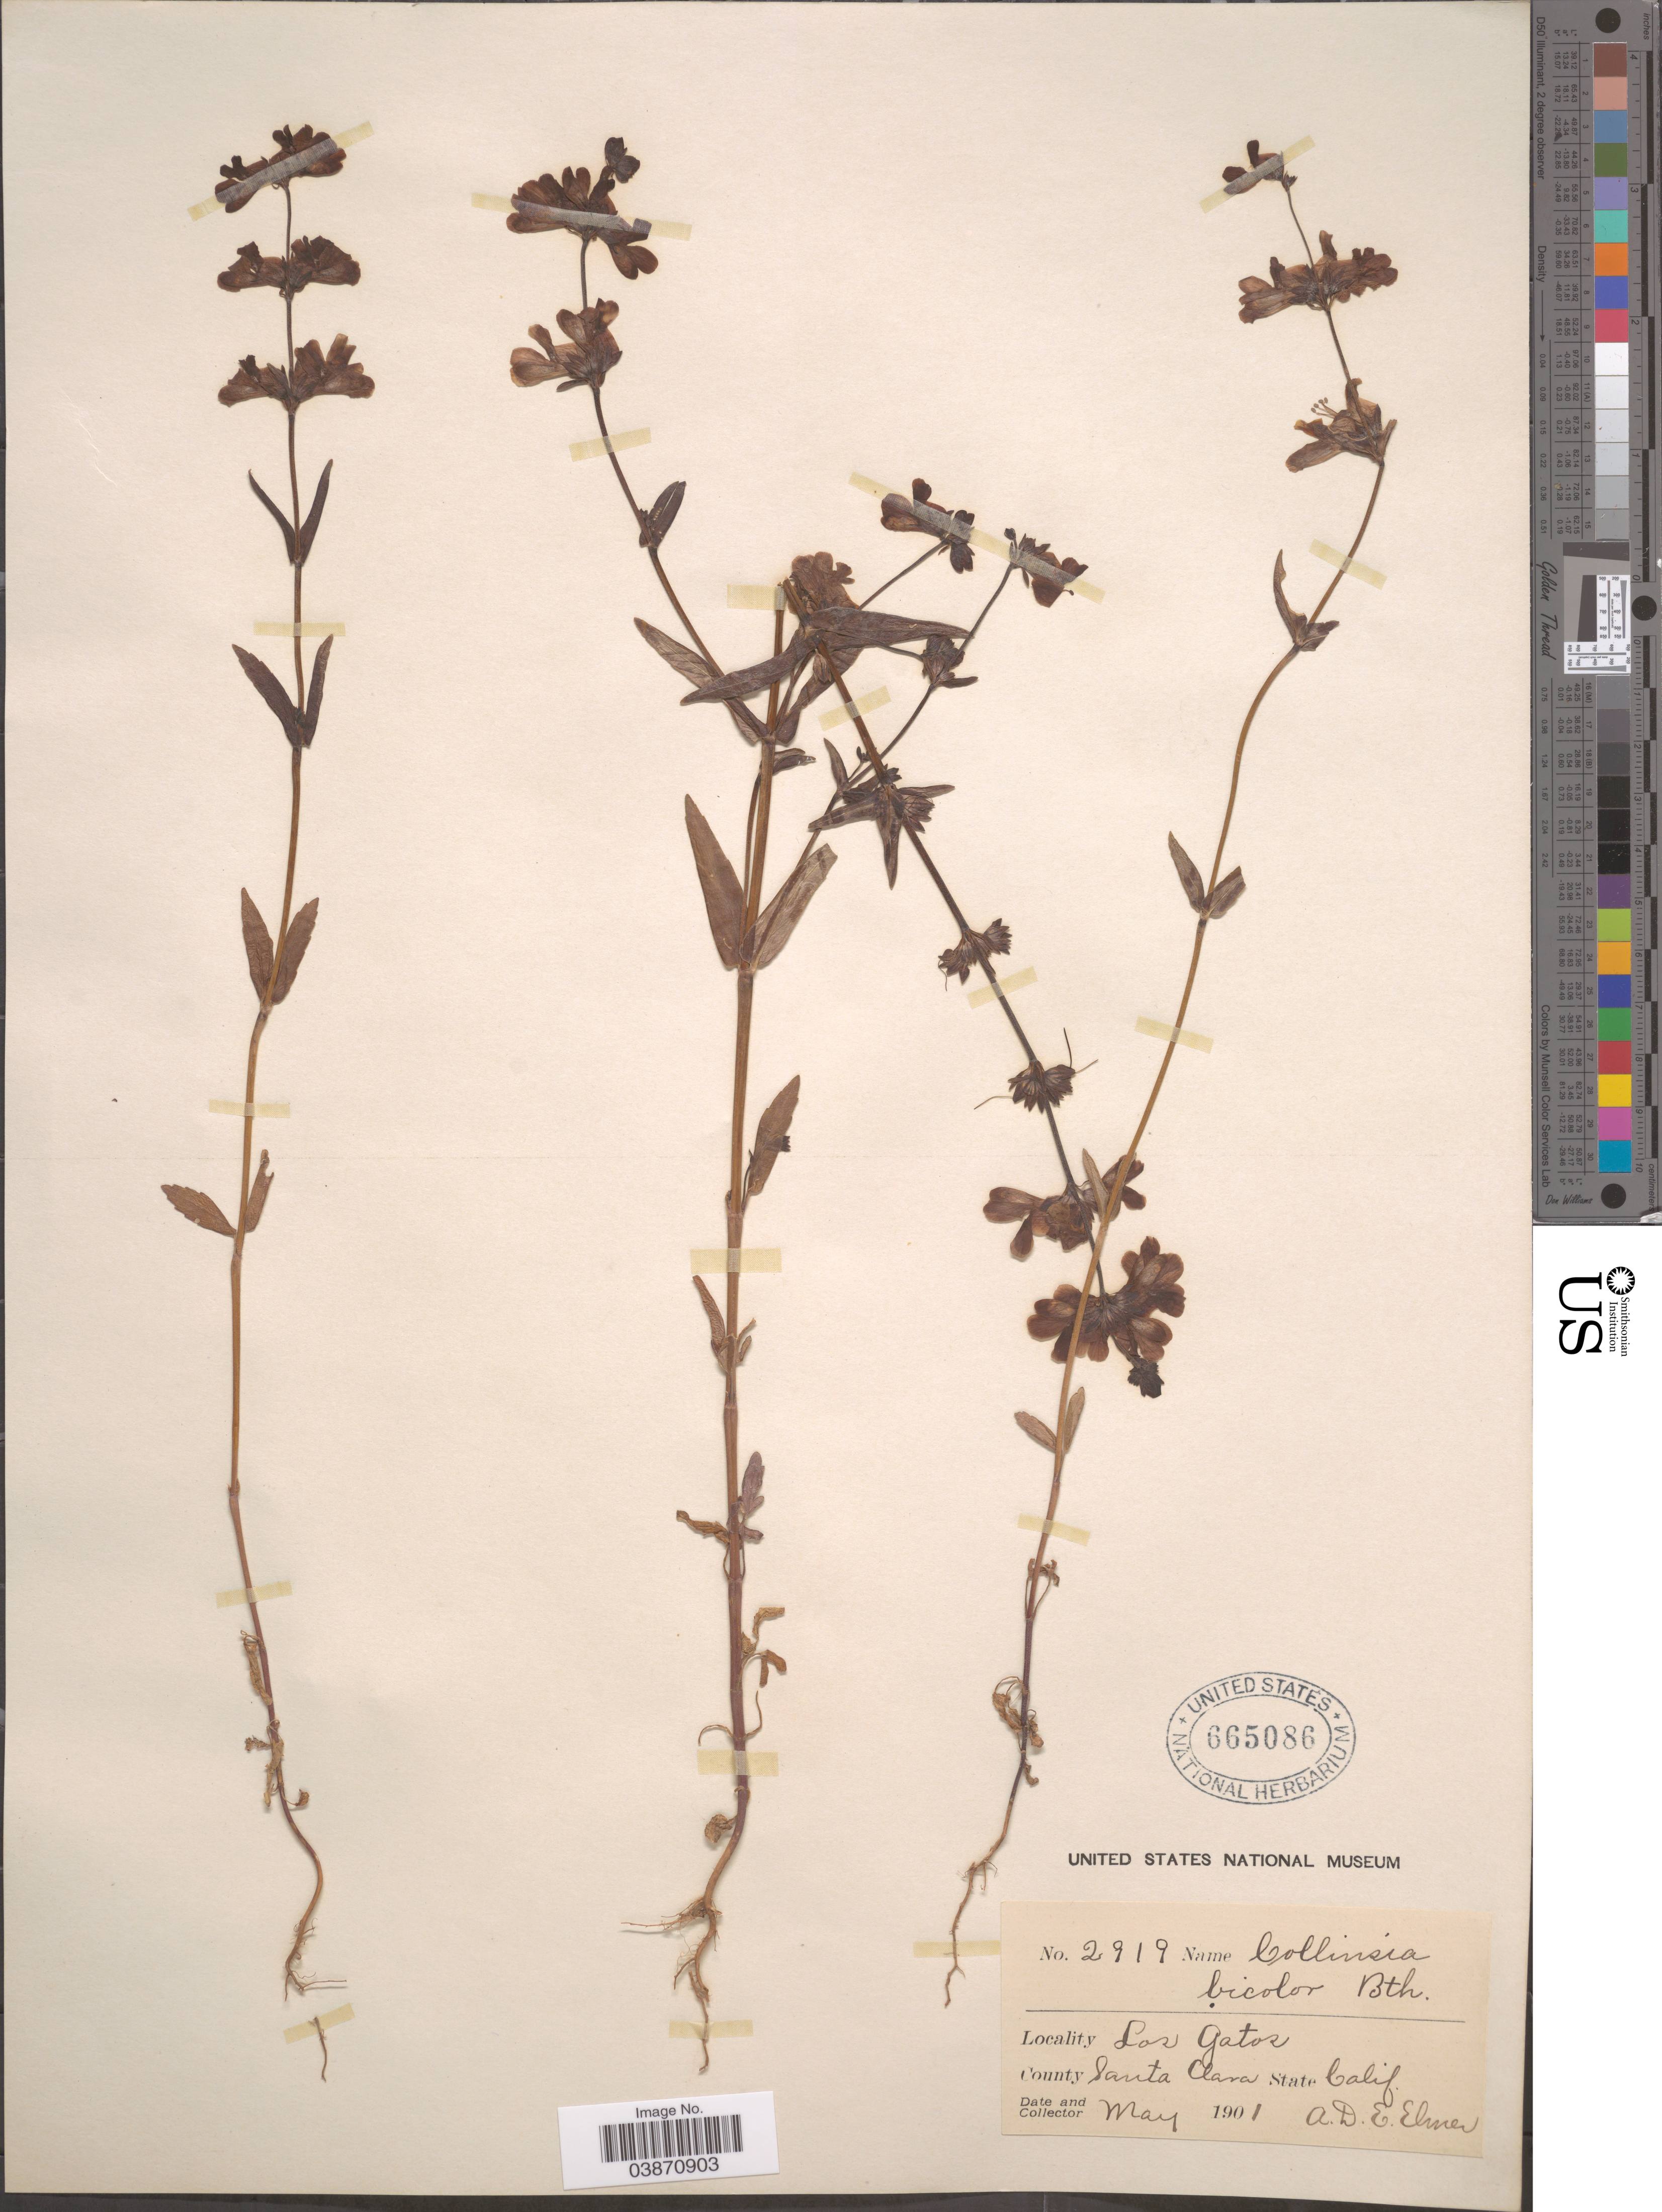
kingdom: Plantae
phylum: Tracheophyta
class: Magnoliopsida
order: Lamiales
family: Plantaginaceae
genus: Collinsia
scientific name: Collinsia bicolor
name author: Raf.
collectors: A. D. E. Elmer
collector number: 2919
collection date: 1901-05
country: United States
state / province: California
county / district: Santa Clara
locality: Los Gatos. County Santa Clara.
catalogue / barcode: US 665086